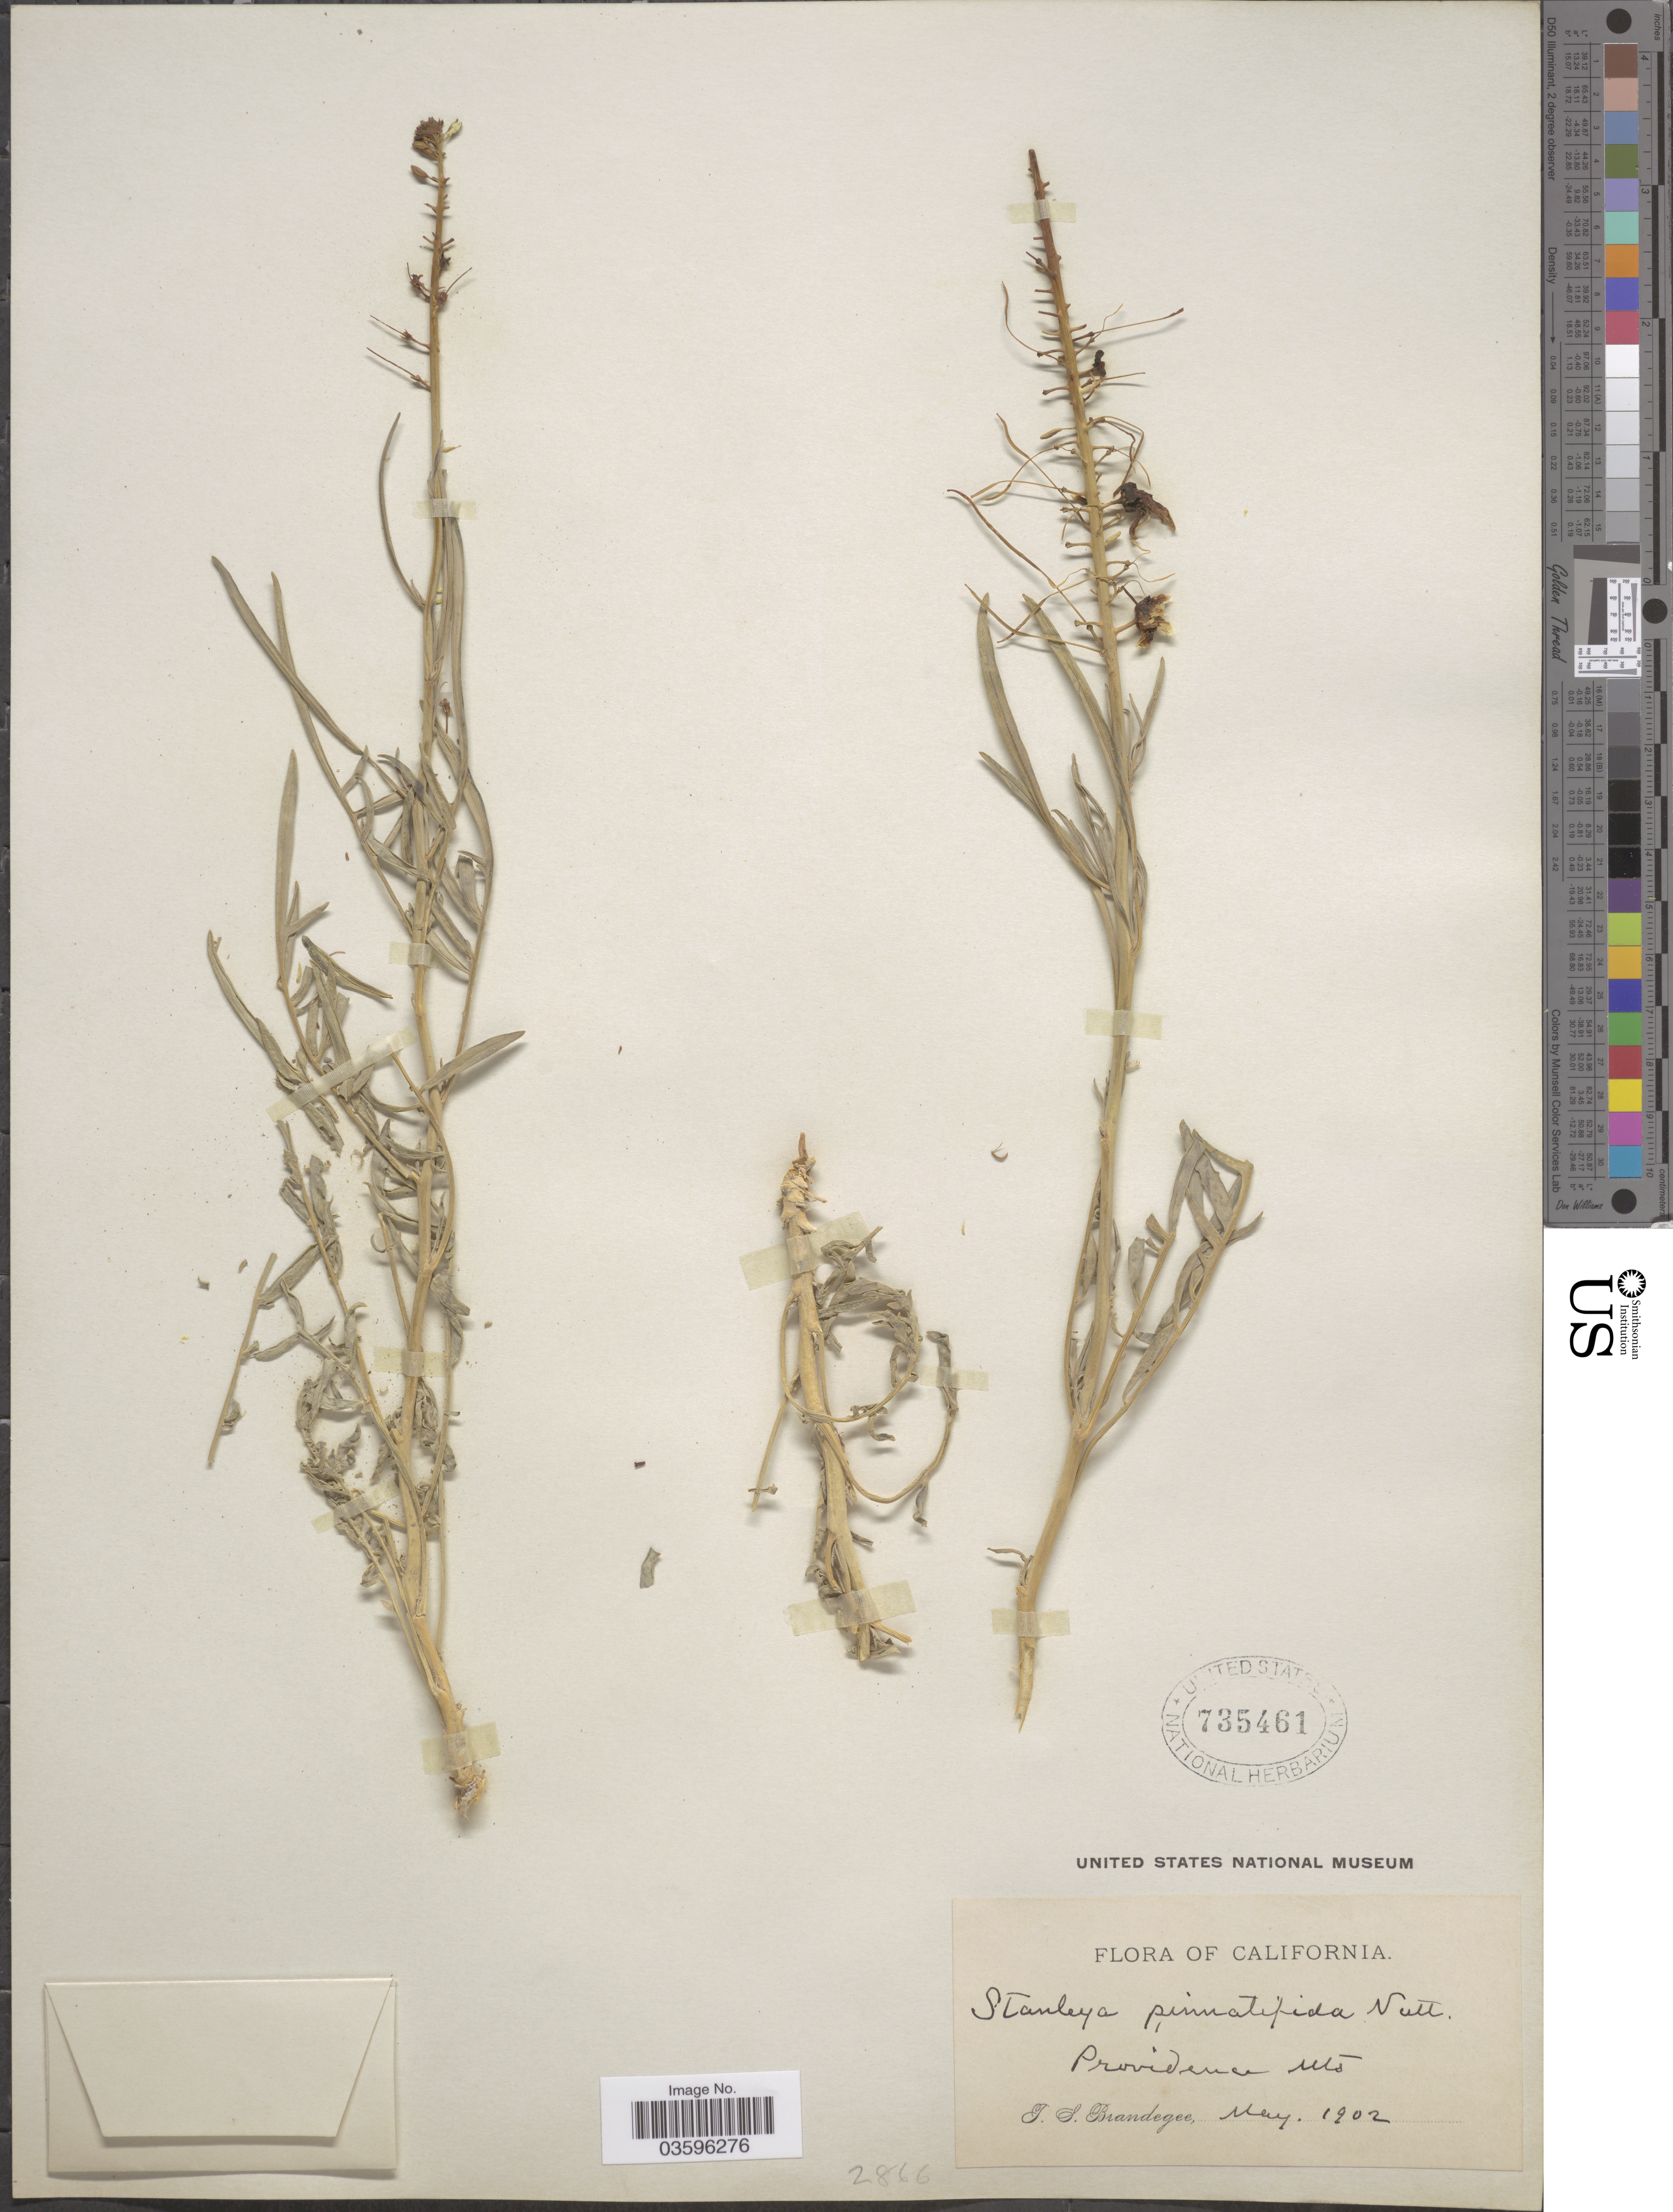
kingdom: Plantae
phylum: Tracheophyta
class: Magnoliopsida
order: Brassicales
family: Brassicaceae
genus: Stanleya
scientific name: Stanleya pinnata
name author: (Pursh) Britton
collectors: T. S. Brandegee (herbarium)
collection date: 1902-05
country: United States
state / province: California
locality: Providence Mts.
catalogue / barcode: US 735461